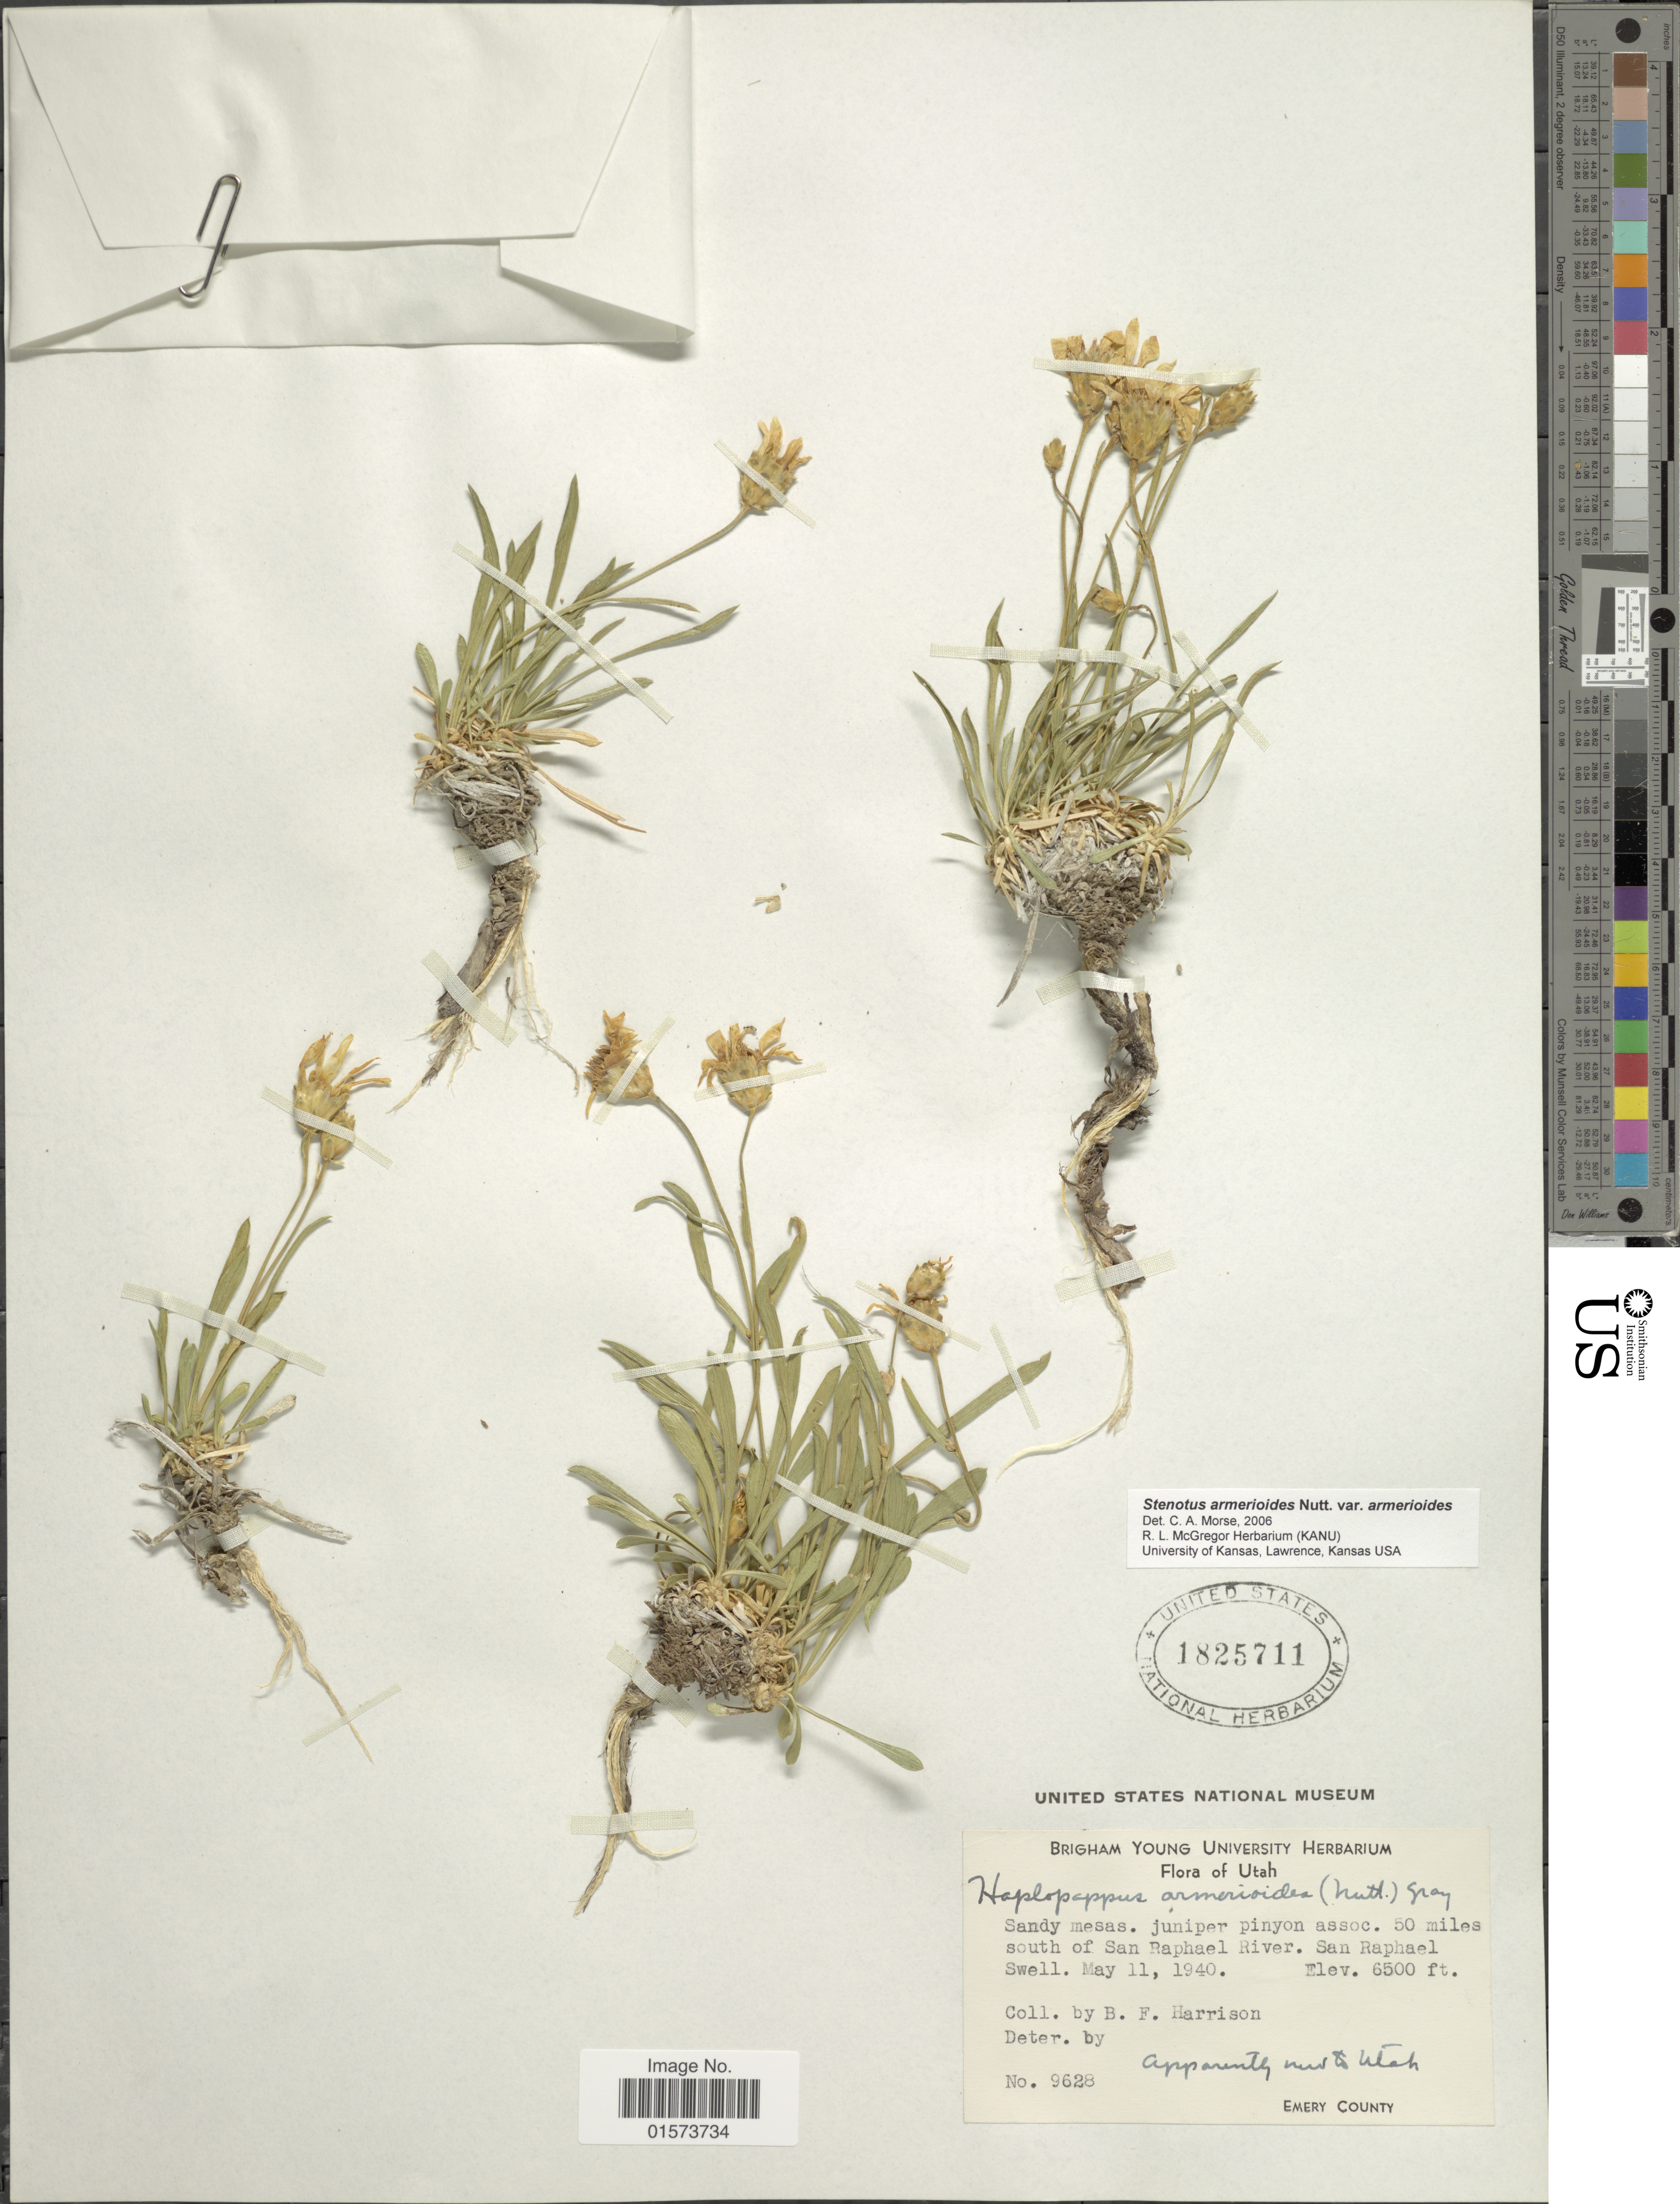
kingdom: Plantae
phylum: Tracheophyta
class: Magnoliopsida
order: Asterales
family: Asteraceae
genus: Stenotus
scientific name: Stenotus armerioides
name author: Nutt.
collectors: B. F. Harrison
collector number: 9628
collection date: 1940-05-11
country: United States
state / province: Utah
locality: Sandy mesas, juniper pinyon assoc. 50 miles south of San Raphael River, San Raphael Swell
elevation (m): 1981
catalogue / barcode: US 1825711